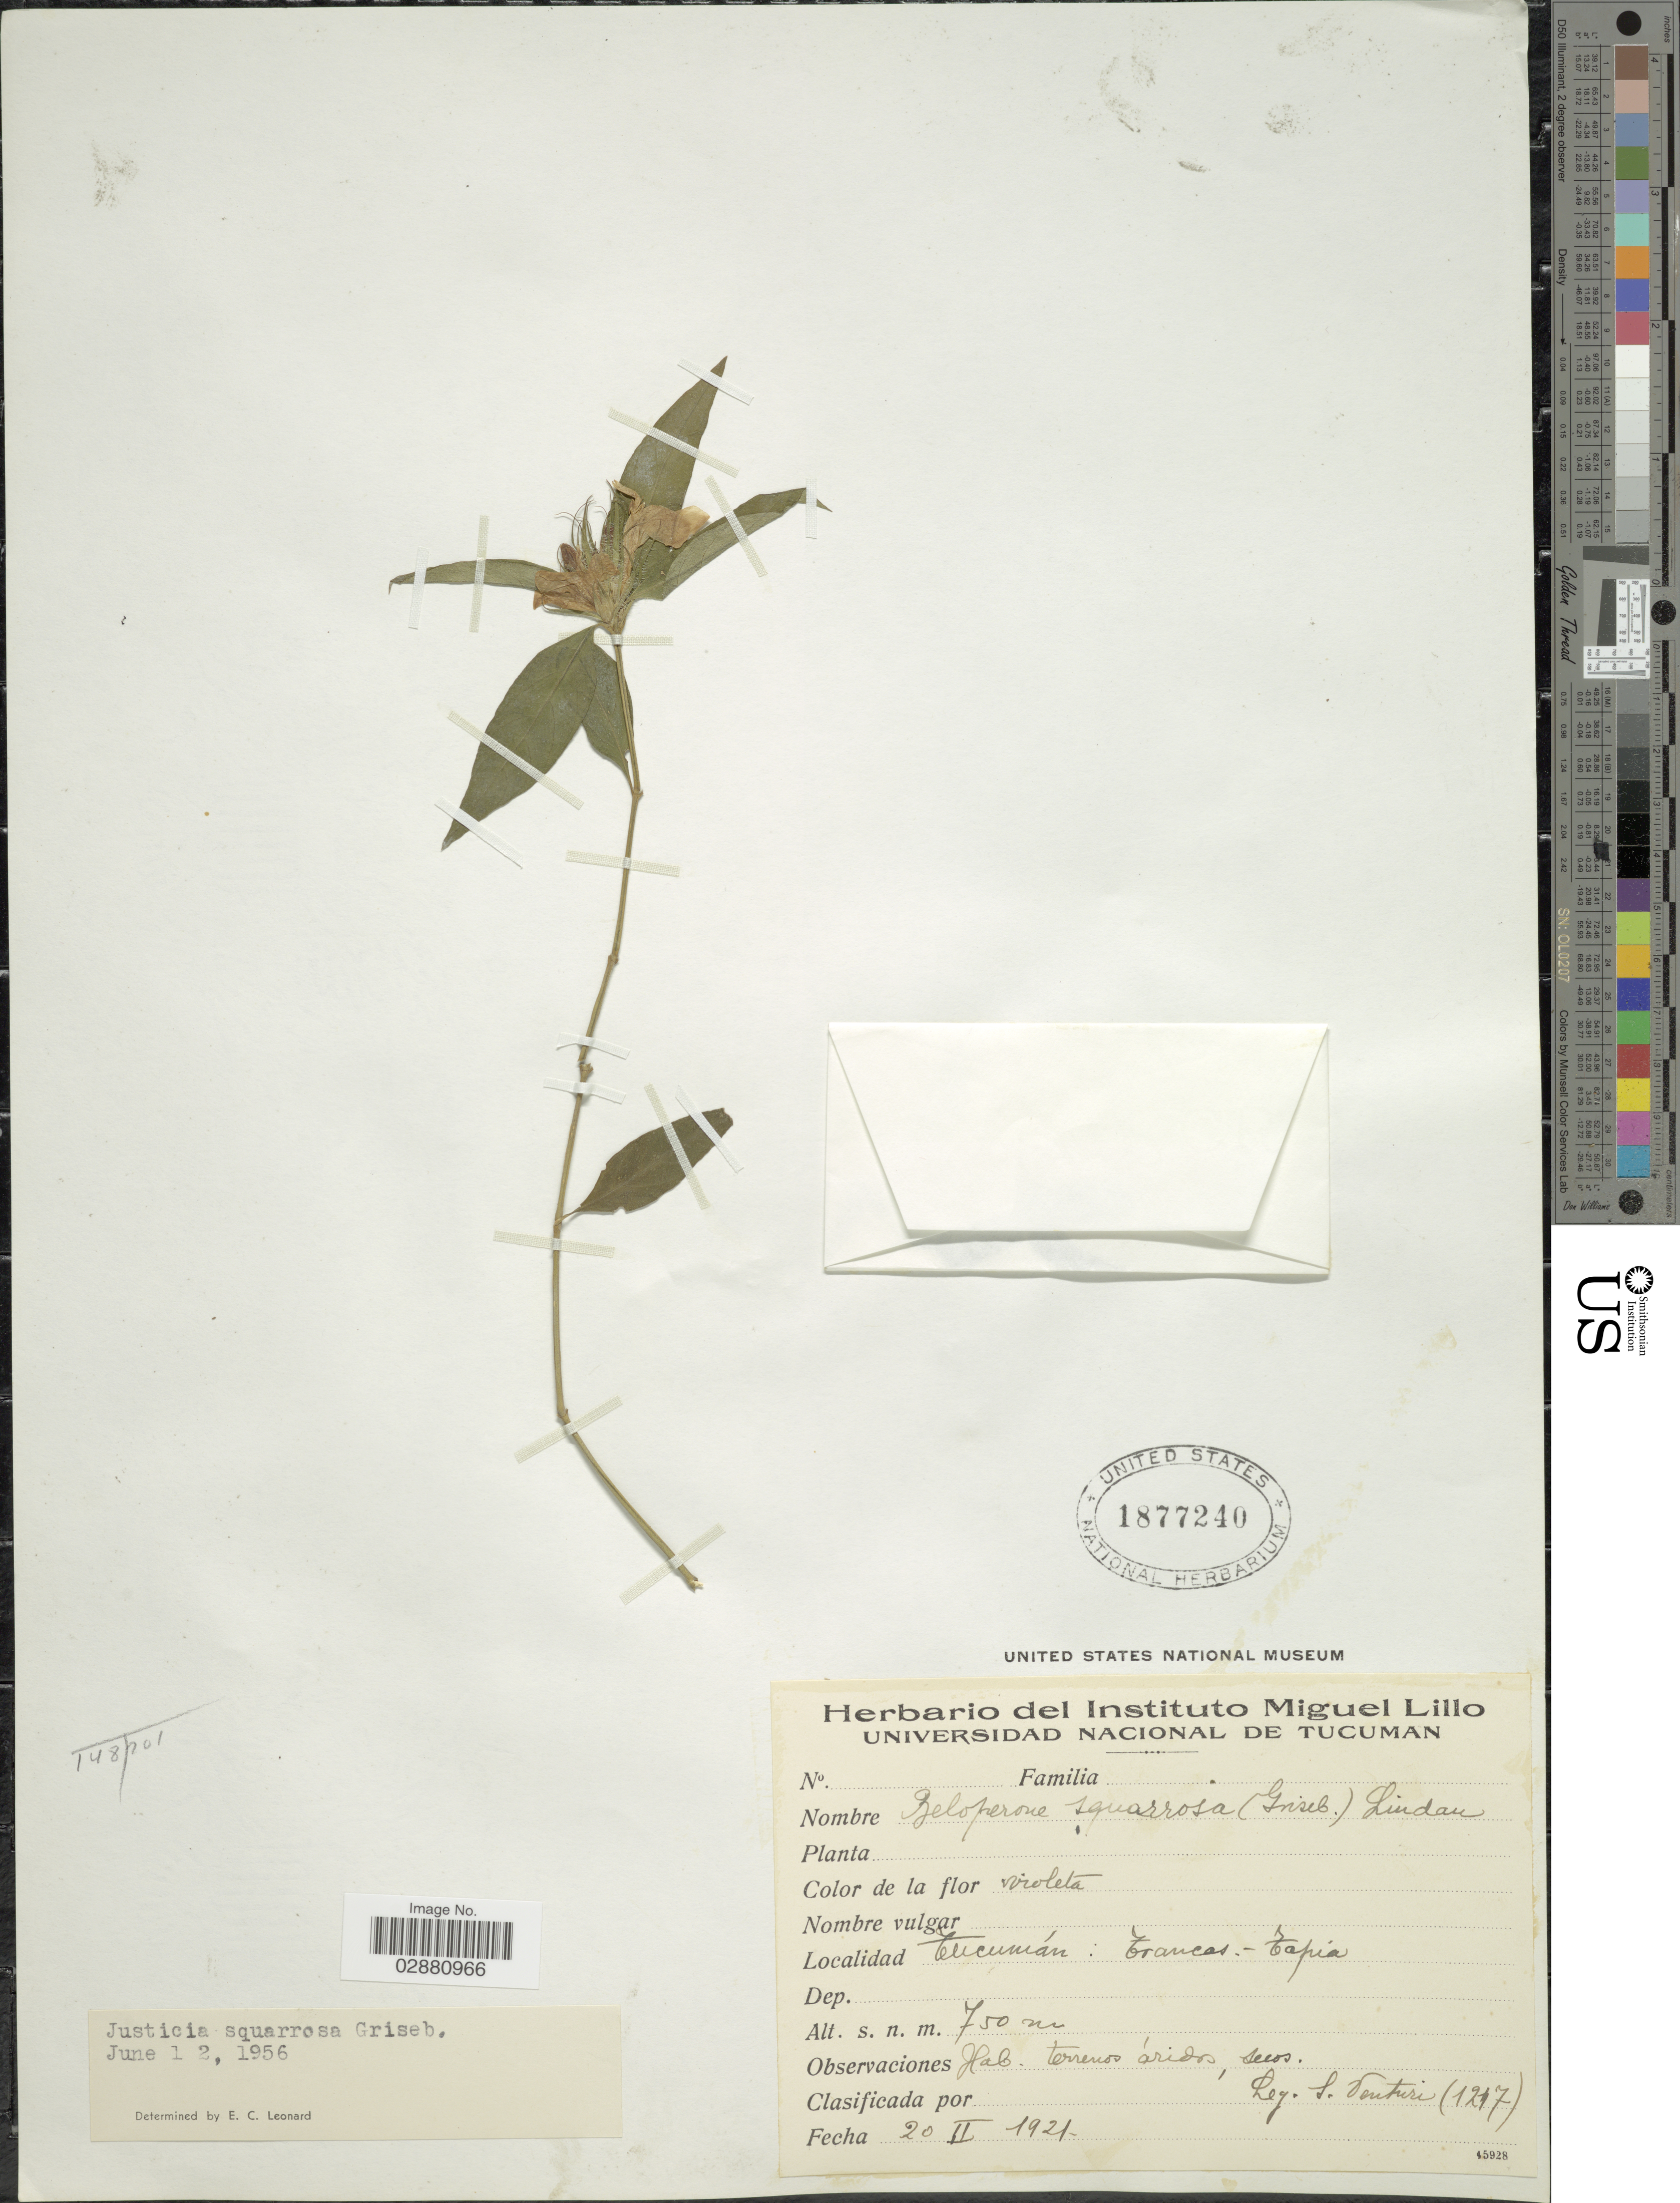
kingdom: Plantae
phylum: Tracheophyta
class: Magnoliopsida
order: Lamiales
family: Acanthaceae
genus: Justicia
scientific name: Justicia squarrosa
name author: Griseb.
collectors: S. Venturi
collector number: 1217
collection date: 1921-02-20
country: Argentina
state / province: Tucuman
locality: Tucumán: Trancas - Tapia.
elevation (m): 750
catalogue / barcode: US 1877240